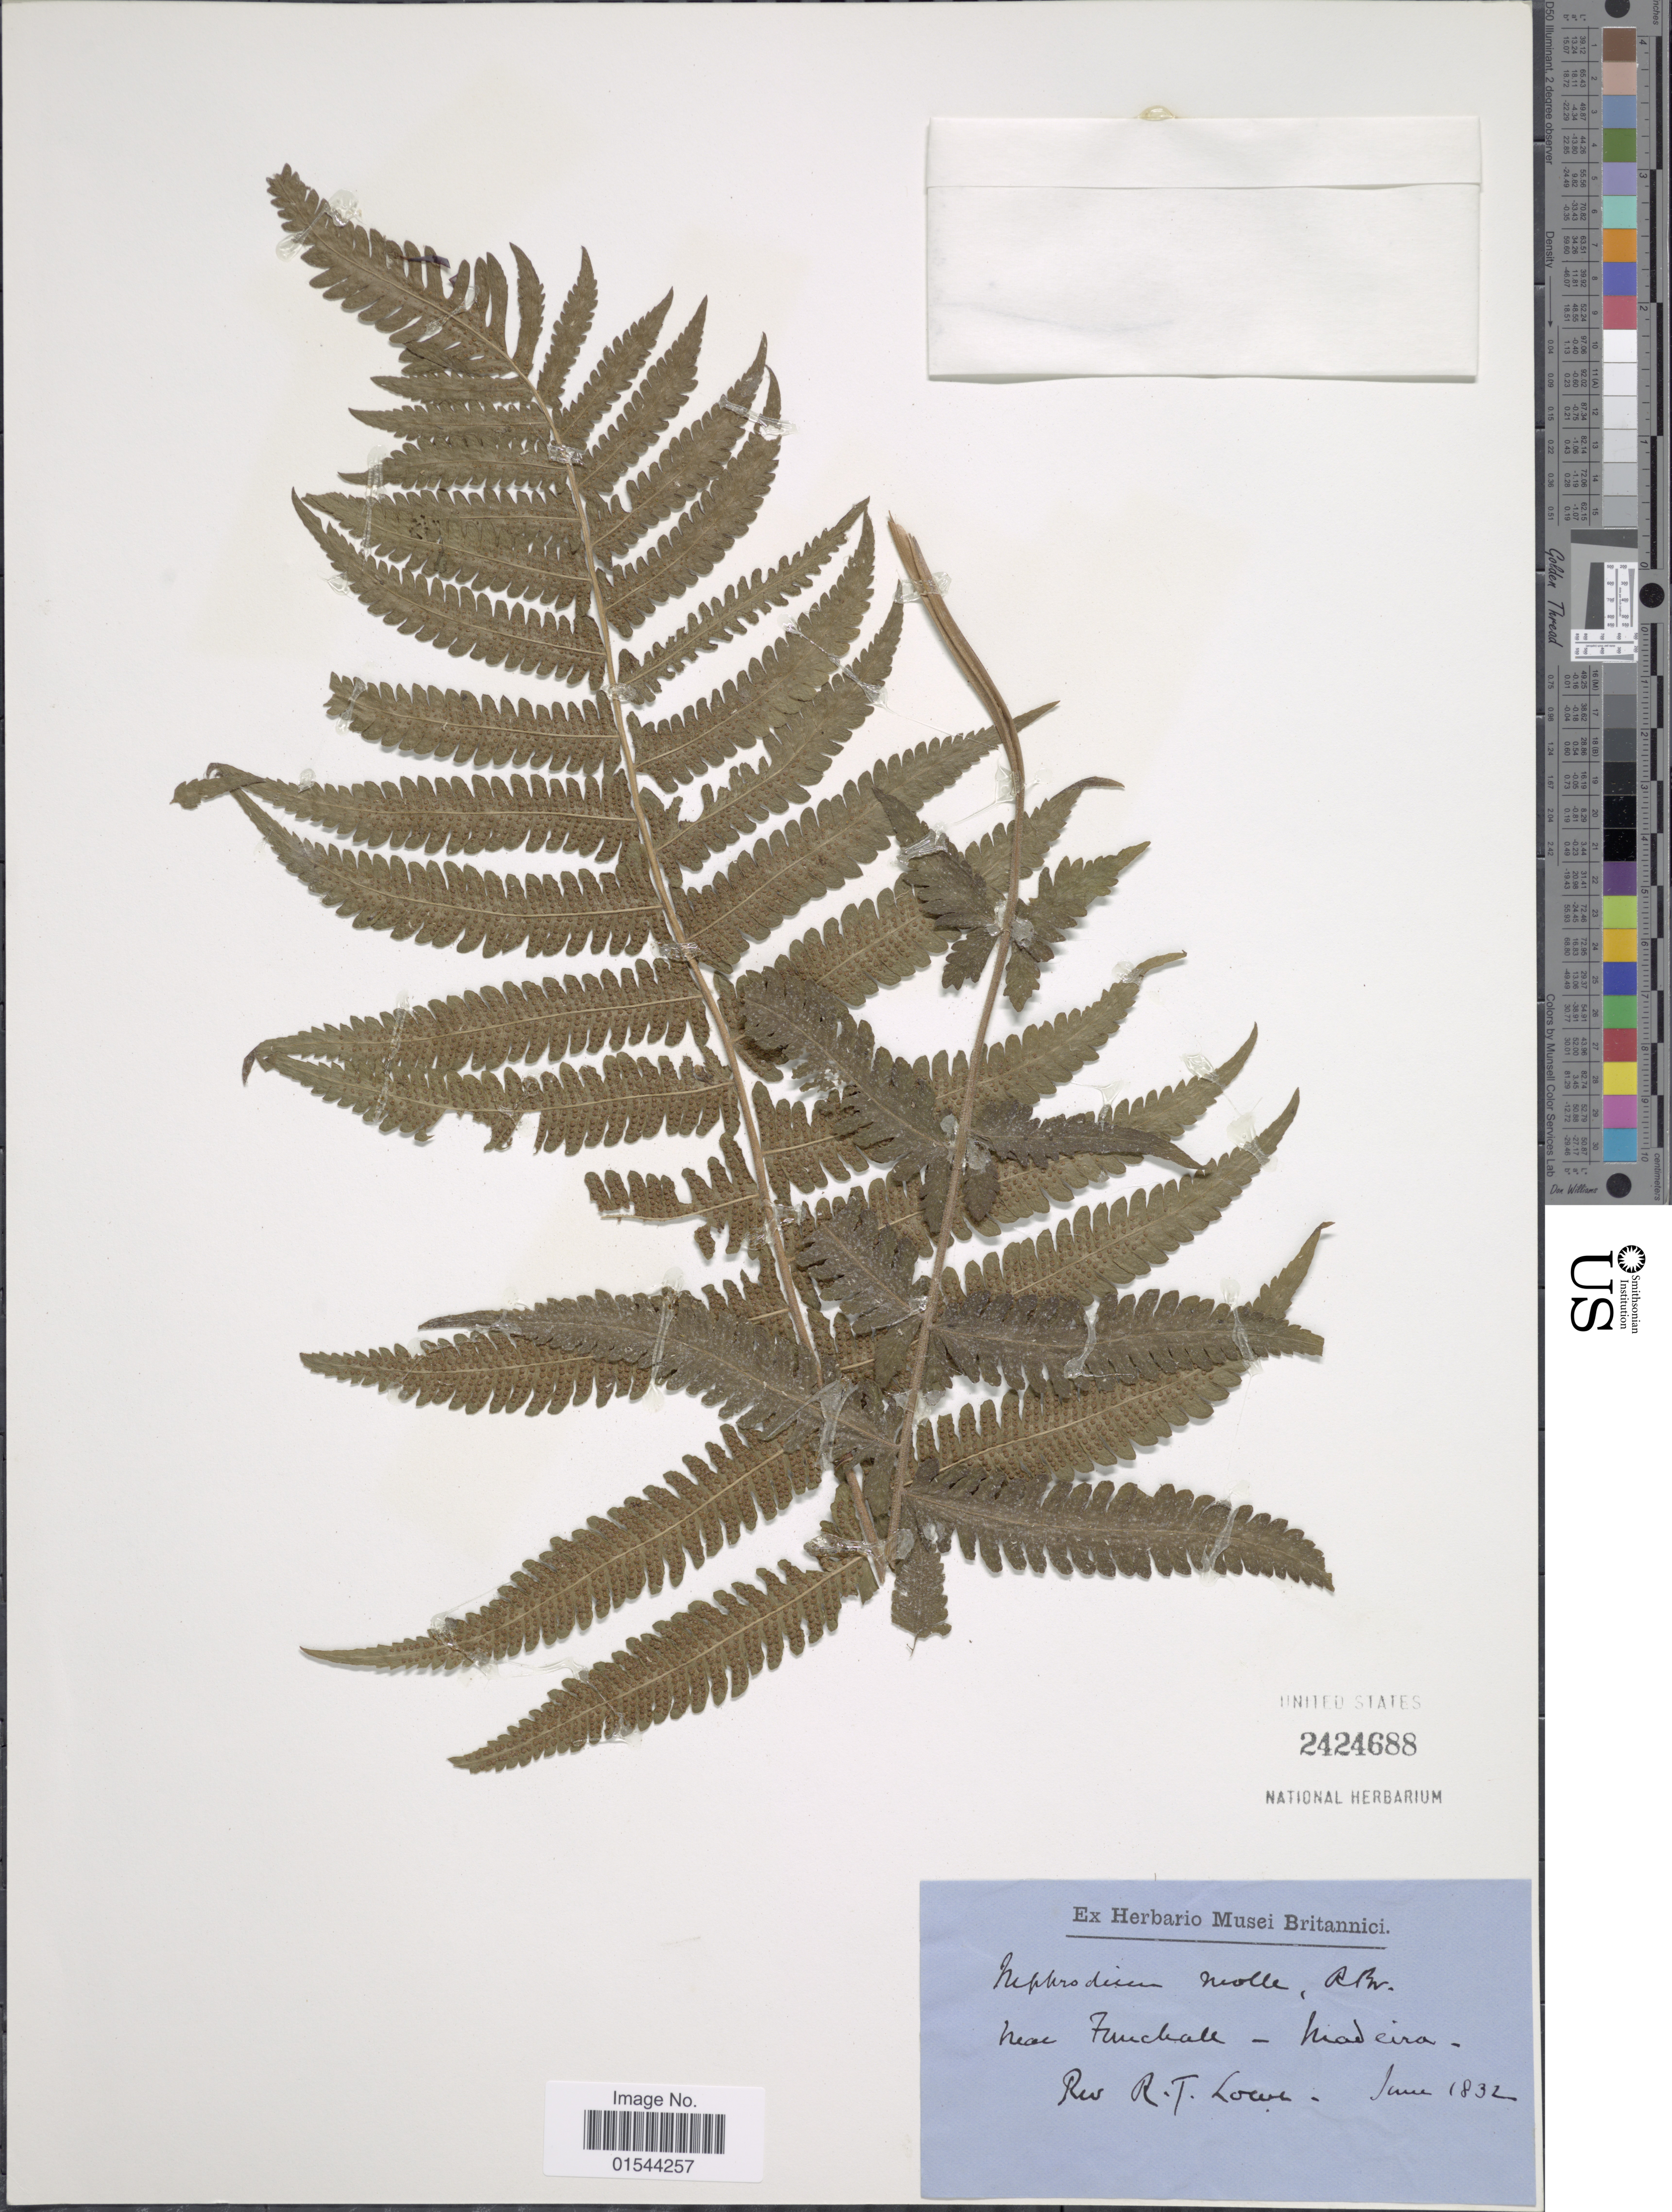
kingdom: Plantae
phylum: Tracheophyta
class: Polypodiopsida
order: Polypodiales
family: Thelypteridaceae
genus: Christella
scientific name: Christella parasitica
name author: (L.) H. Lév.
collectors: R. T. Lowe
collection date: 1932-06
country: Portugal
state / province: Madeira (Aut. Reg.)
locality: Near Fuchale [interpreted]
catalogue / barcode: US 2424688